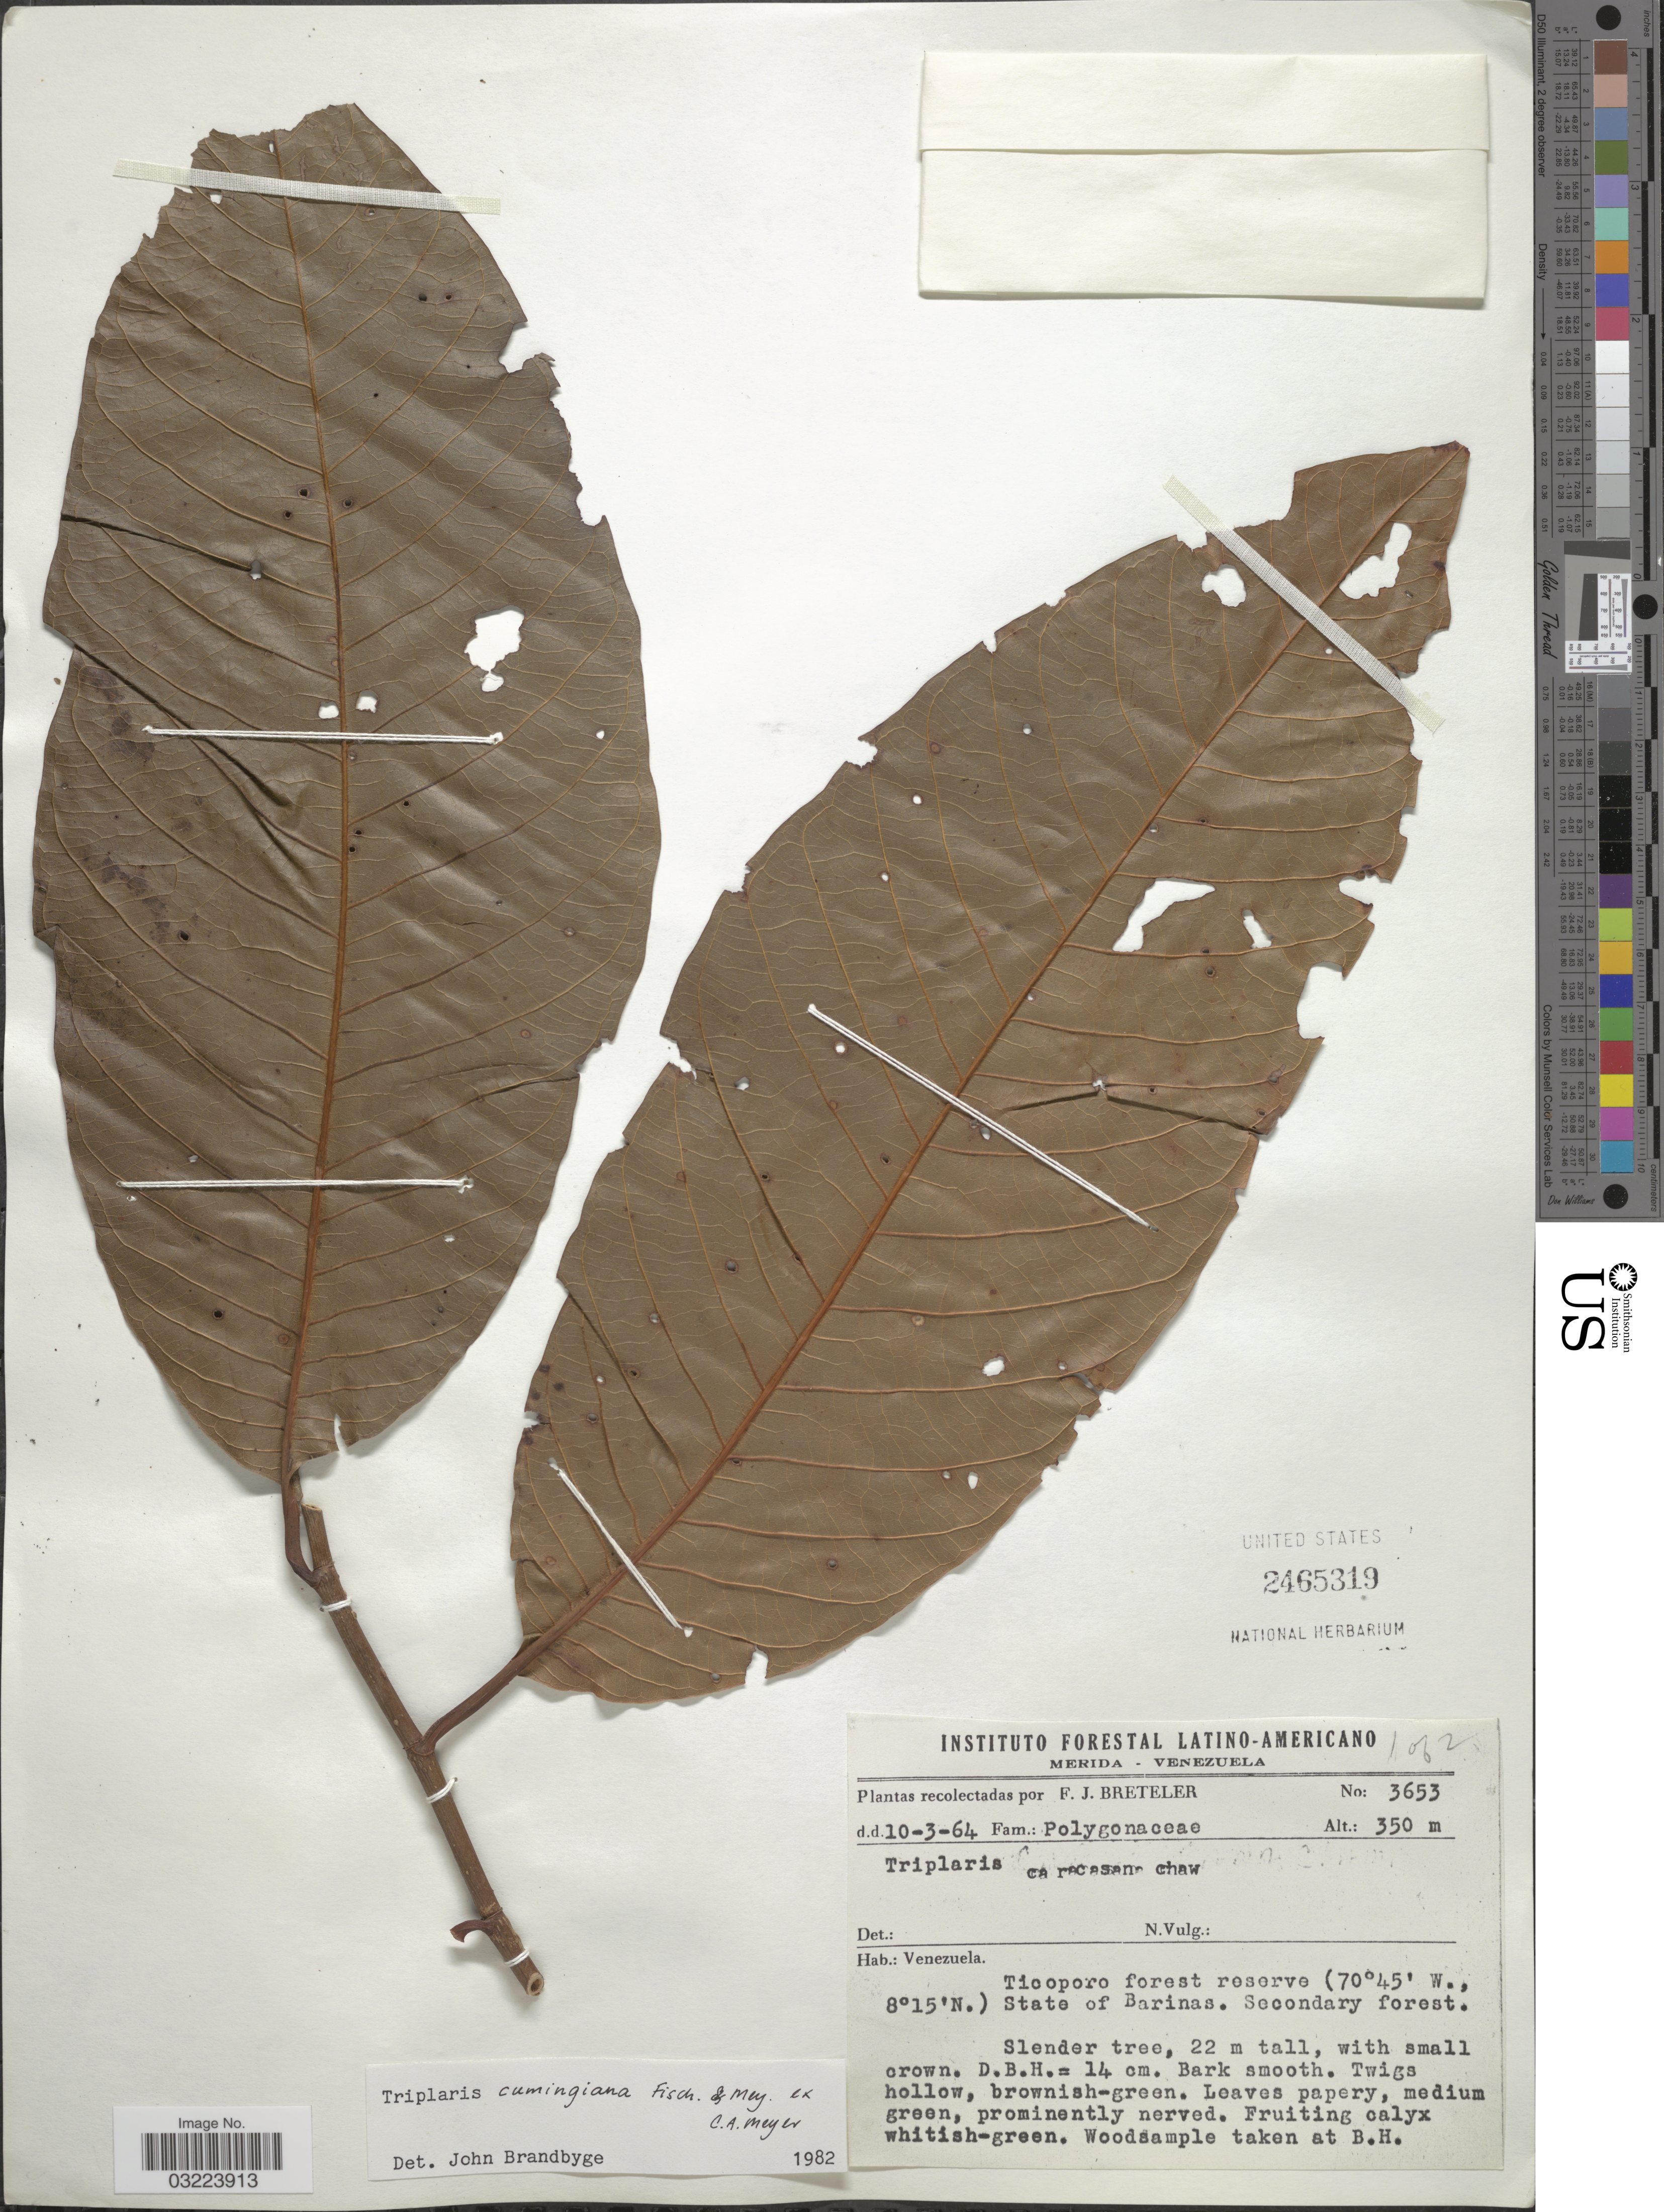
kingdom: Plantae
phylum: Tracheophyta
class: Magnoliopsida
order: Caryophyllales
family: Polygonaceae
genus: Triplaris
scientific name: Triplaris cumingiana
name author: Fisch. & C.A. Mey. ex C.A. Mey.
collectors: F. J. Breteler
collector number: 3653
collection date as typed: Transcribed d/m/y: 10/3/64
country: Venezuela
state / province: Barinas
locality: Ticoporo forest reserve.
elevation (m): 350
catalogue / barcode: US 2465319